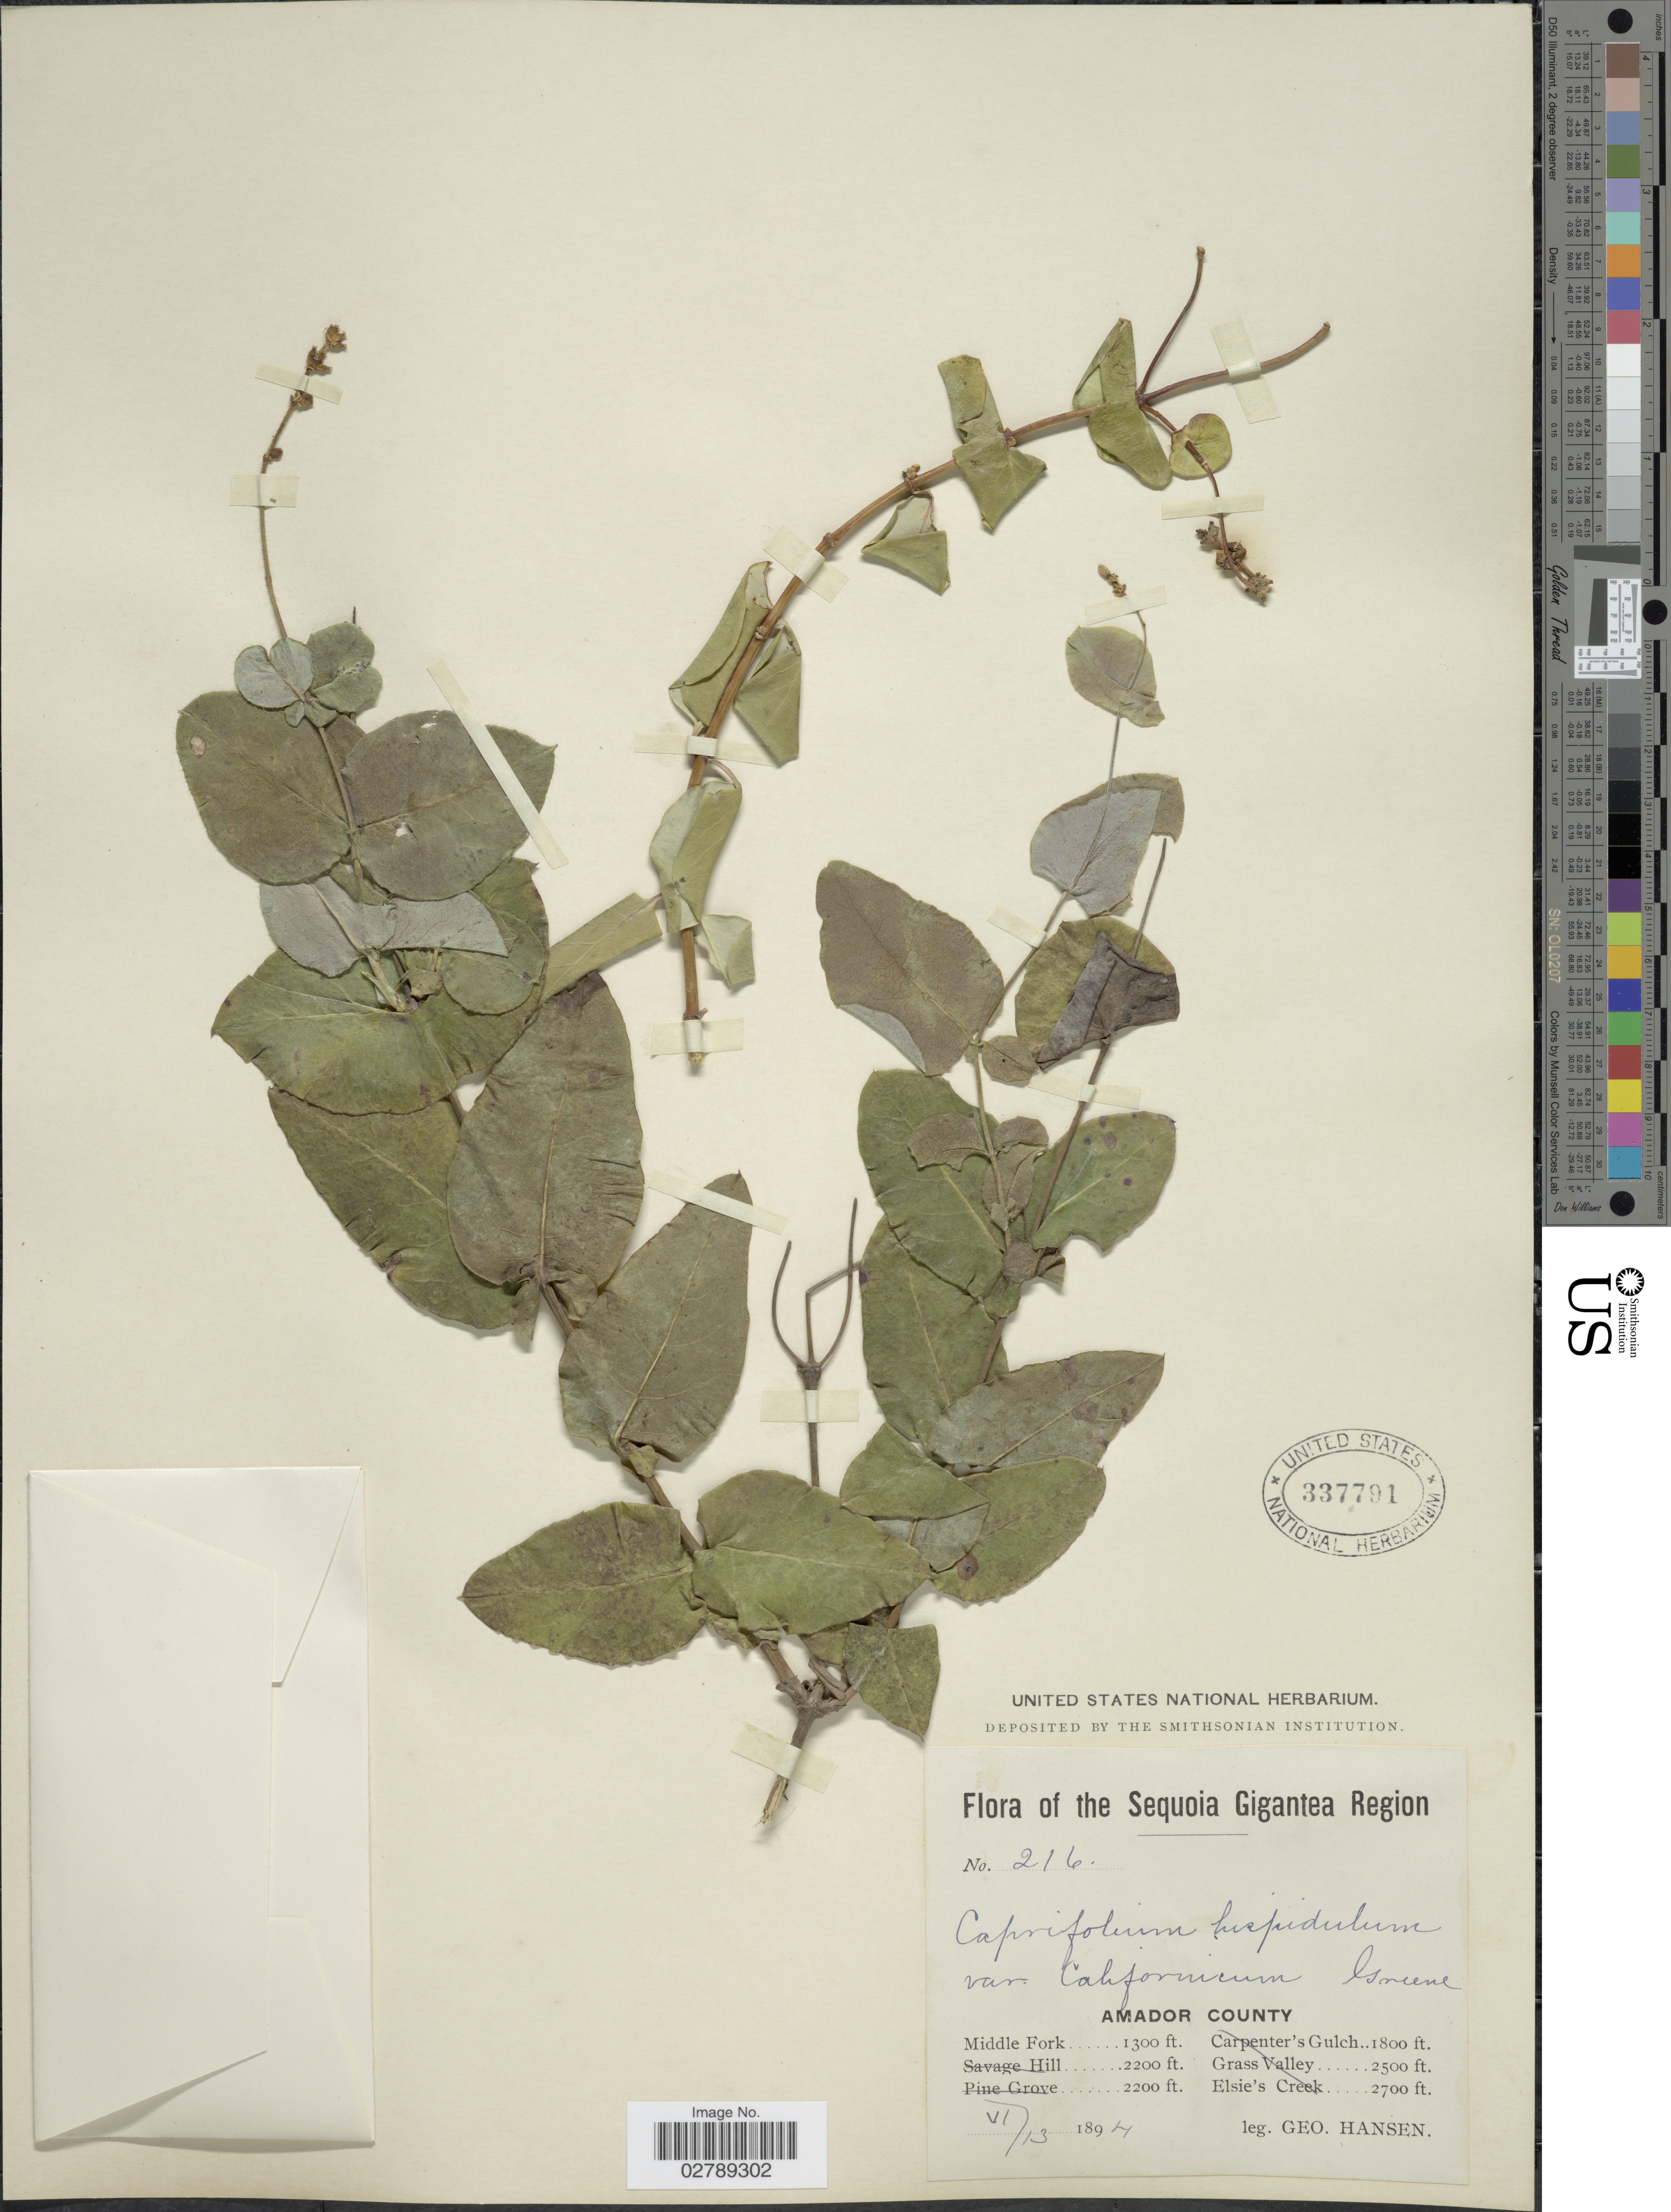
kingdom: Plantae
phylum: Tracheophyta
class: Magnoliopsida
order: Dipsacales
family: Caprifoliaceae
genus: Lonicera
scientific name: Lonicera hispidula var. californica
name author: Rehder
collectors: G. Hansen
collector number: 216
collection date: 1894-06-13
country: United States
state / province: California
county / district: Amador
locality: Sequoia Gigantea Region. Amador County. Middle Fork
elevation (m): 396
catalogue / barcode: US 337791